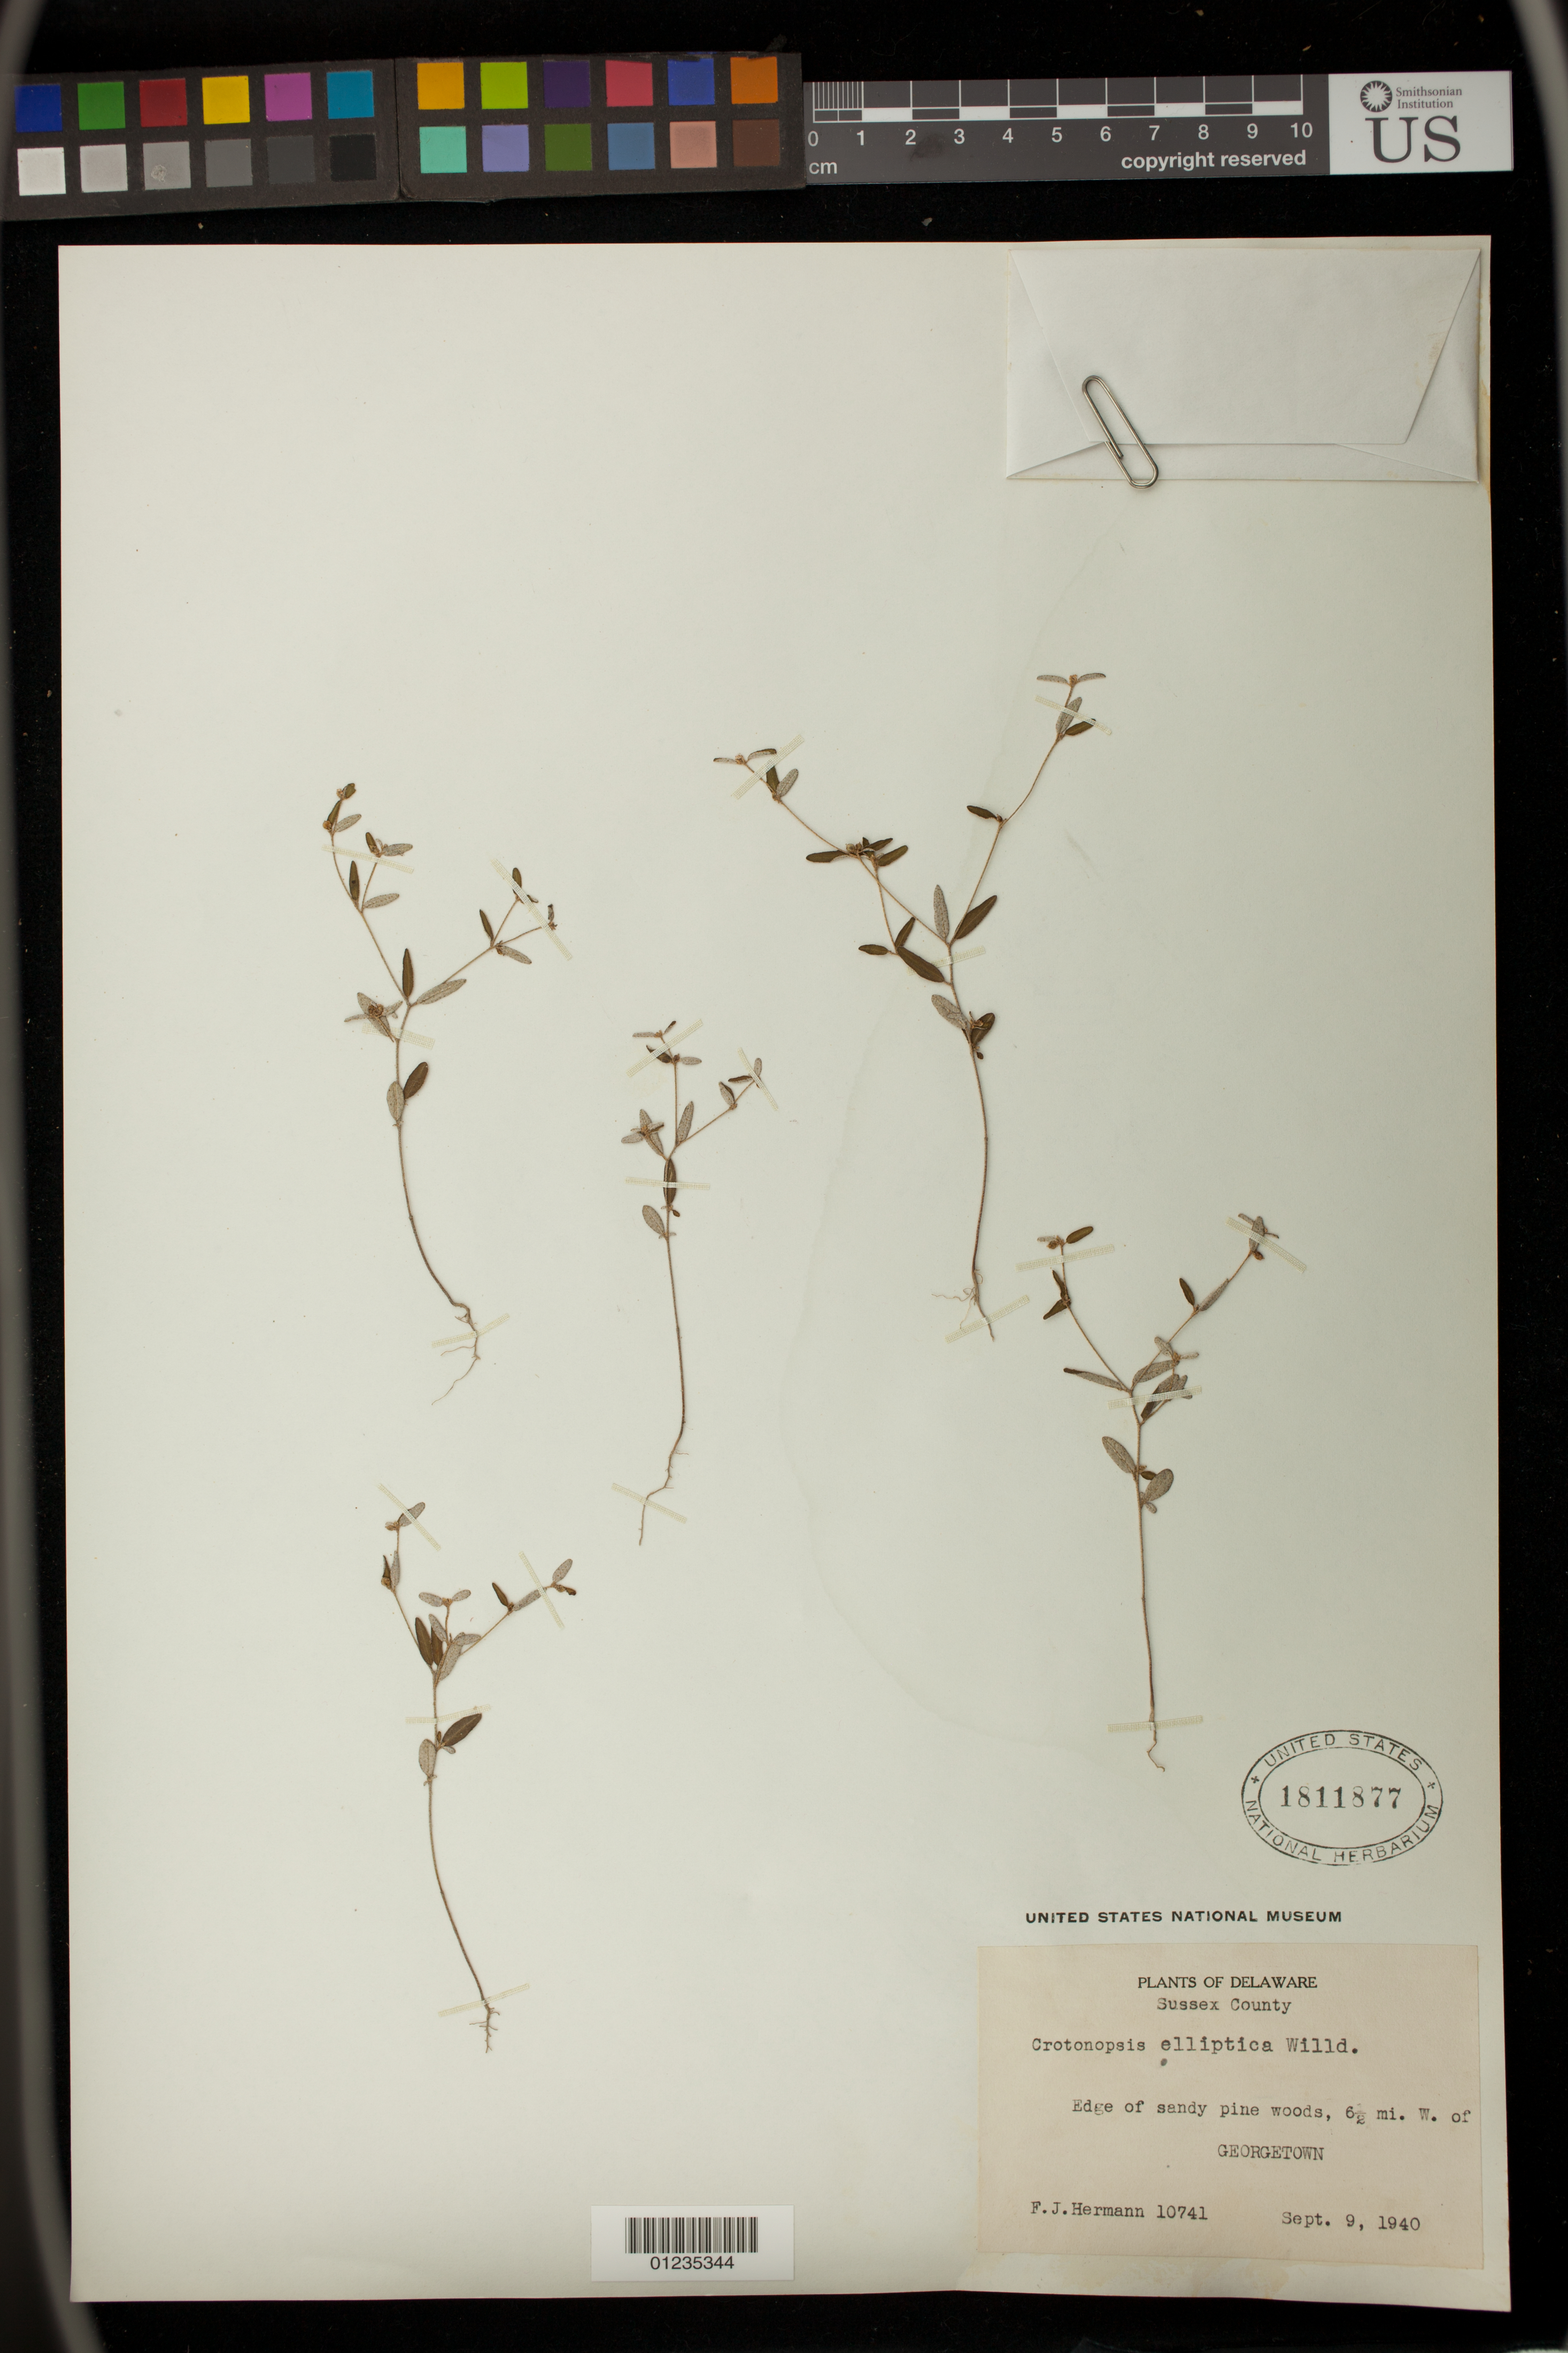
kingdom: Plantae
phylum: Tracheophyta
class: Magnoliopsida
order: Malpighiales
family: Euphorbiaceae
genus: Crotonopsis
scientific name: Crotonopsis elliptica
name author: Willd.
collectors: F. J. Hermann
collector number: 10741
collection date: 1940-09-09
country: United States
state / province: Delaware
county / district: Sussex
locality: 6.5 mi. W. of Georgetown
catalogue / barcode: US 1811877